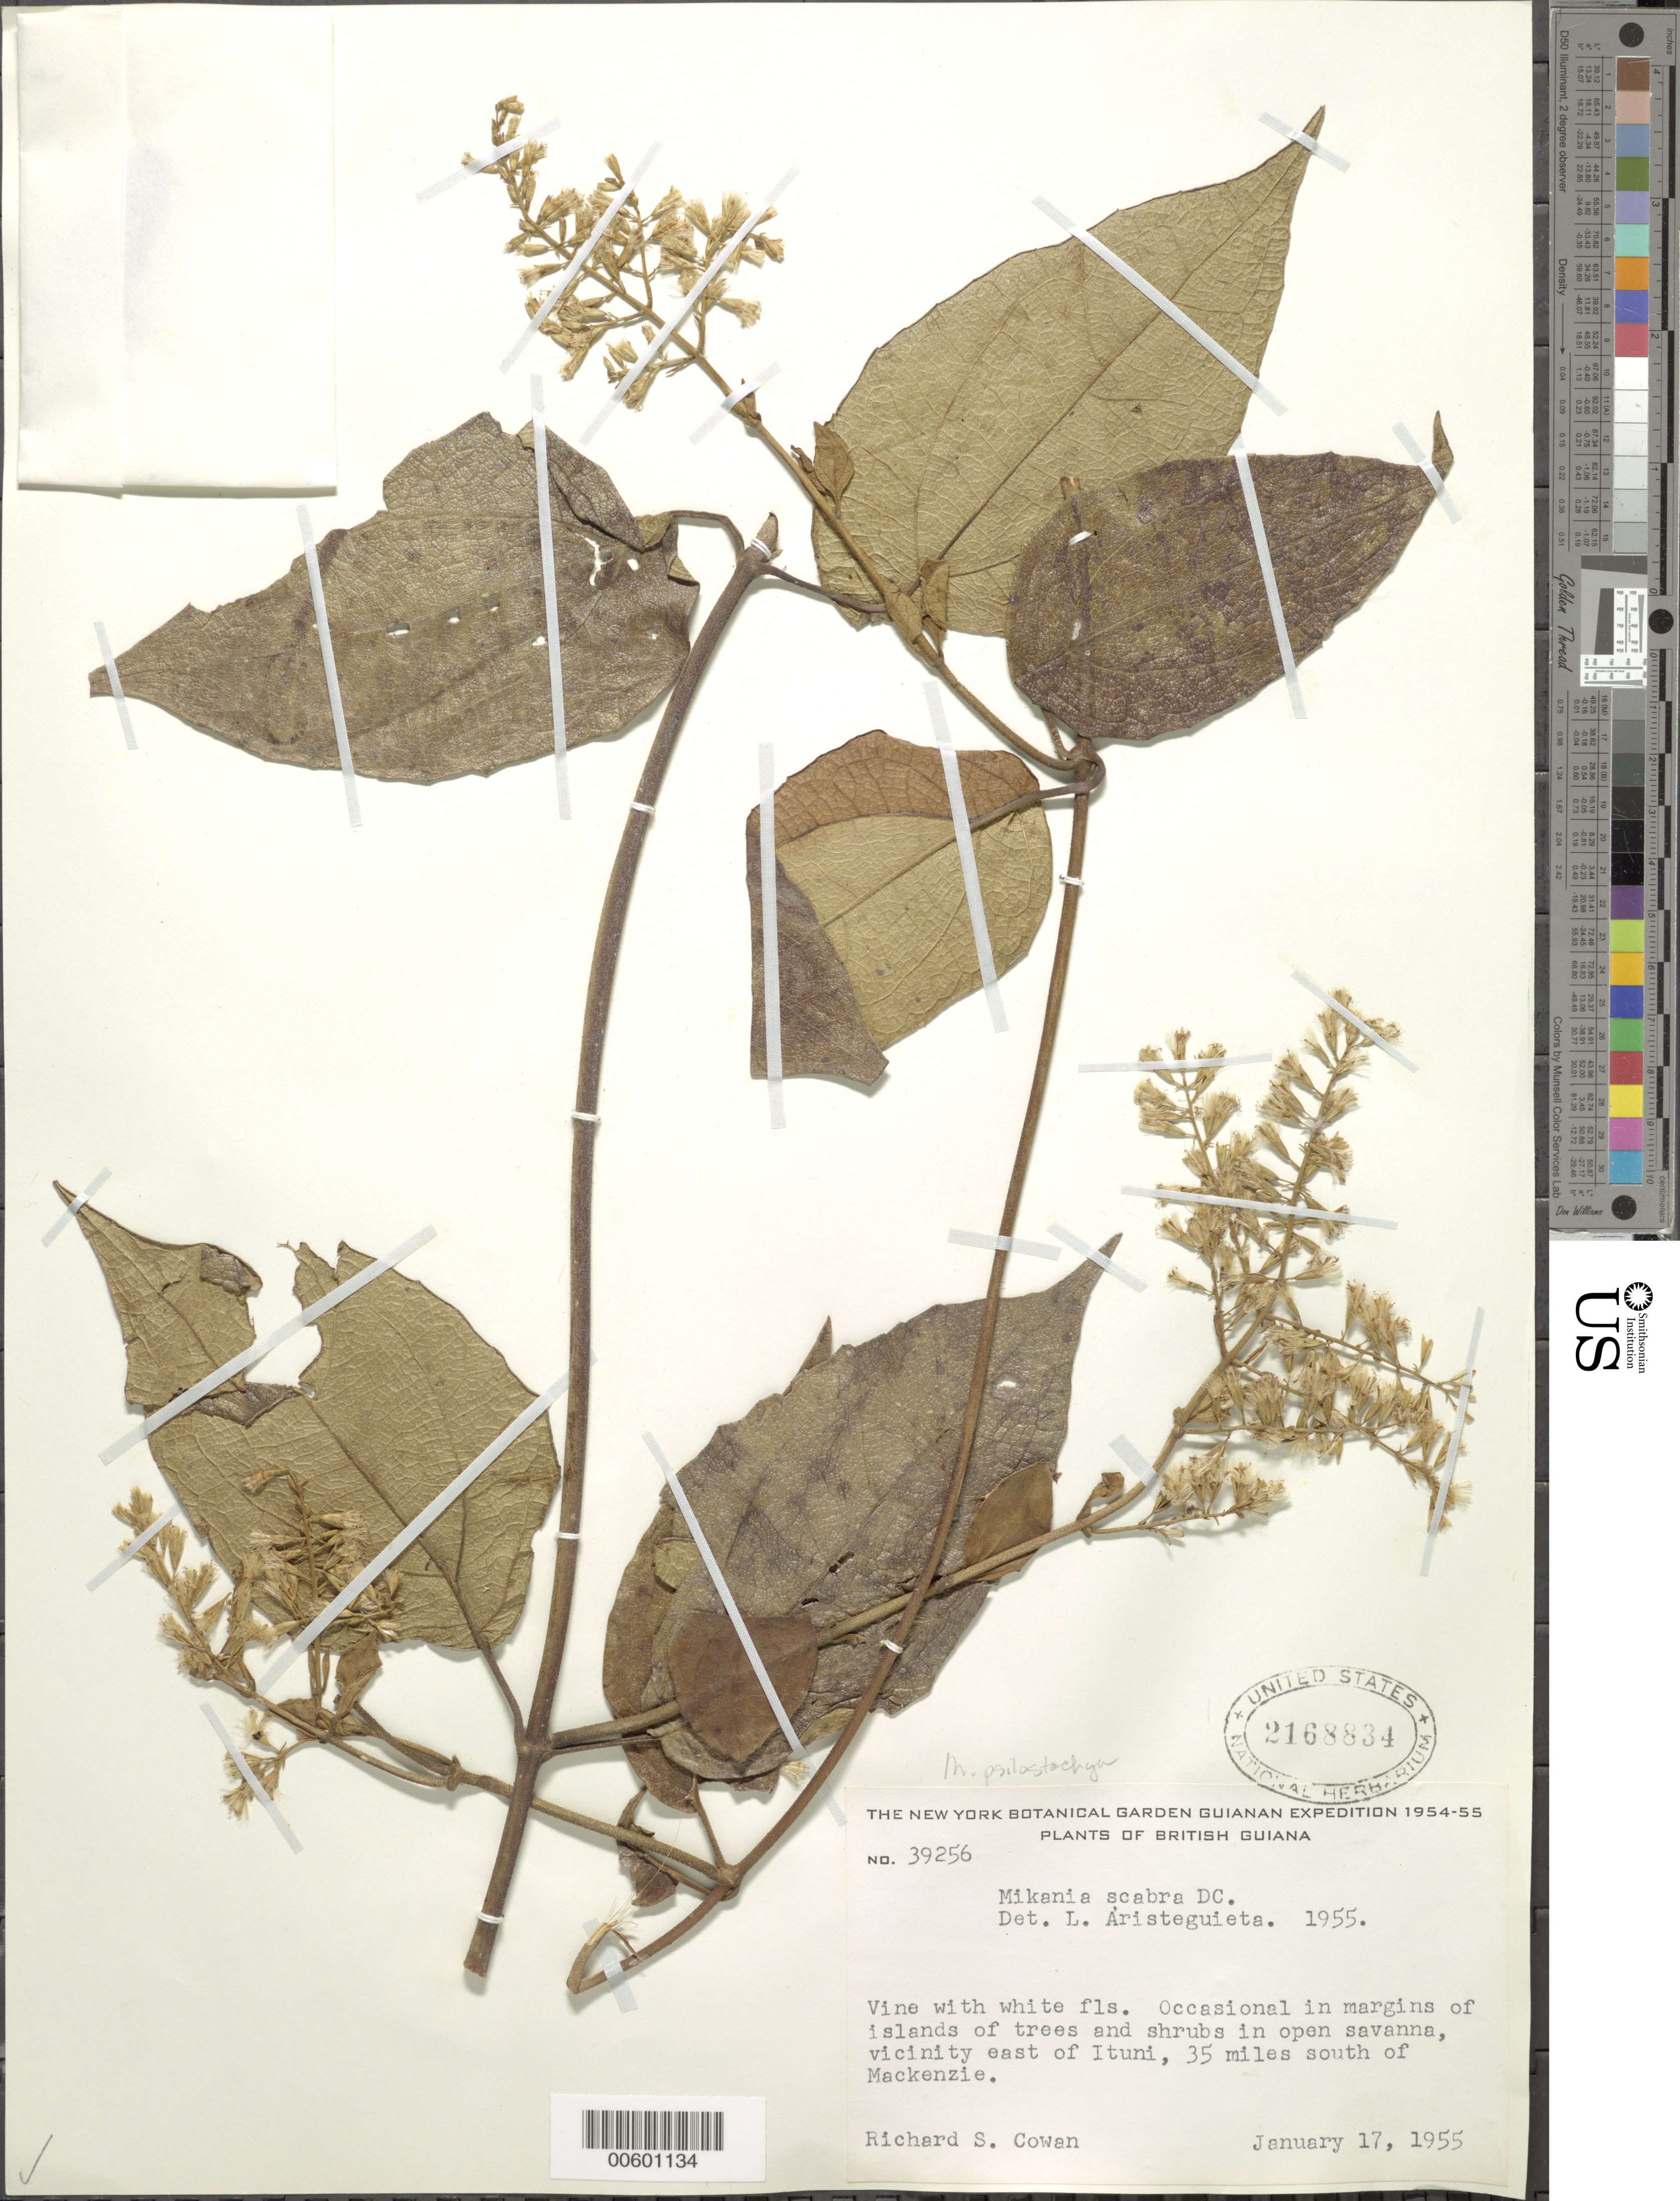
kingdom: Plantae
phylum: Tracheophyta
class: Magnoliopsida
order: Asterales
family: Asteraceae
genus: Mikania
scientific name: Mikania psilostachya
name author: DC.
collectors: R. S. Cowan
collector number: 39256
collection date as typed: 17-Jan-55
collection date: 1955-01-17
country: Guyana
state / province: U. Demerara-Berbice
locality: Mackenzie Mines area, vic. E of Ituni, 35 mi. S of Mackenzie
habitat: In margins of islands of trees and shrubs in open savanna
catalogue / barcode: US 2168834